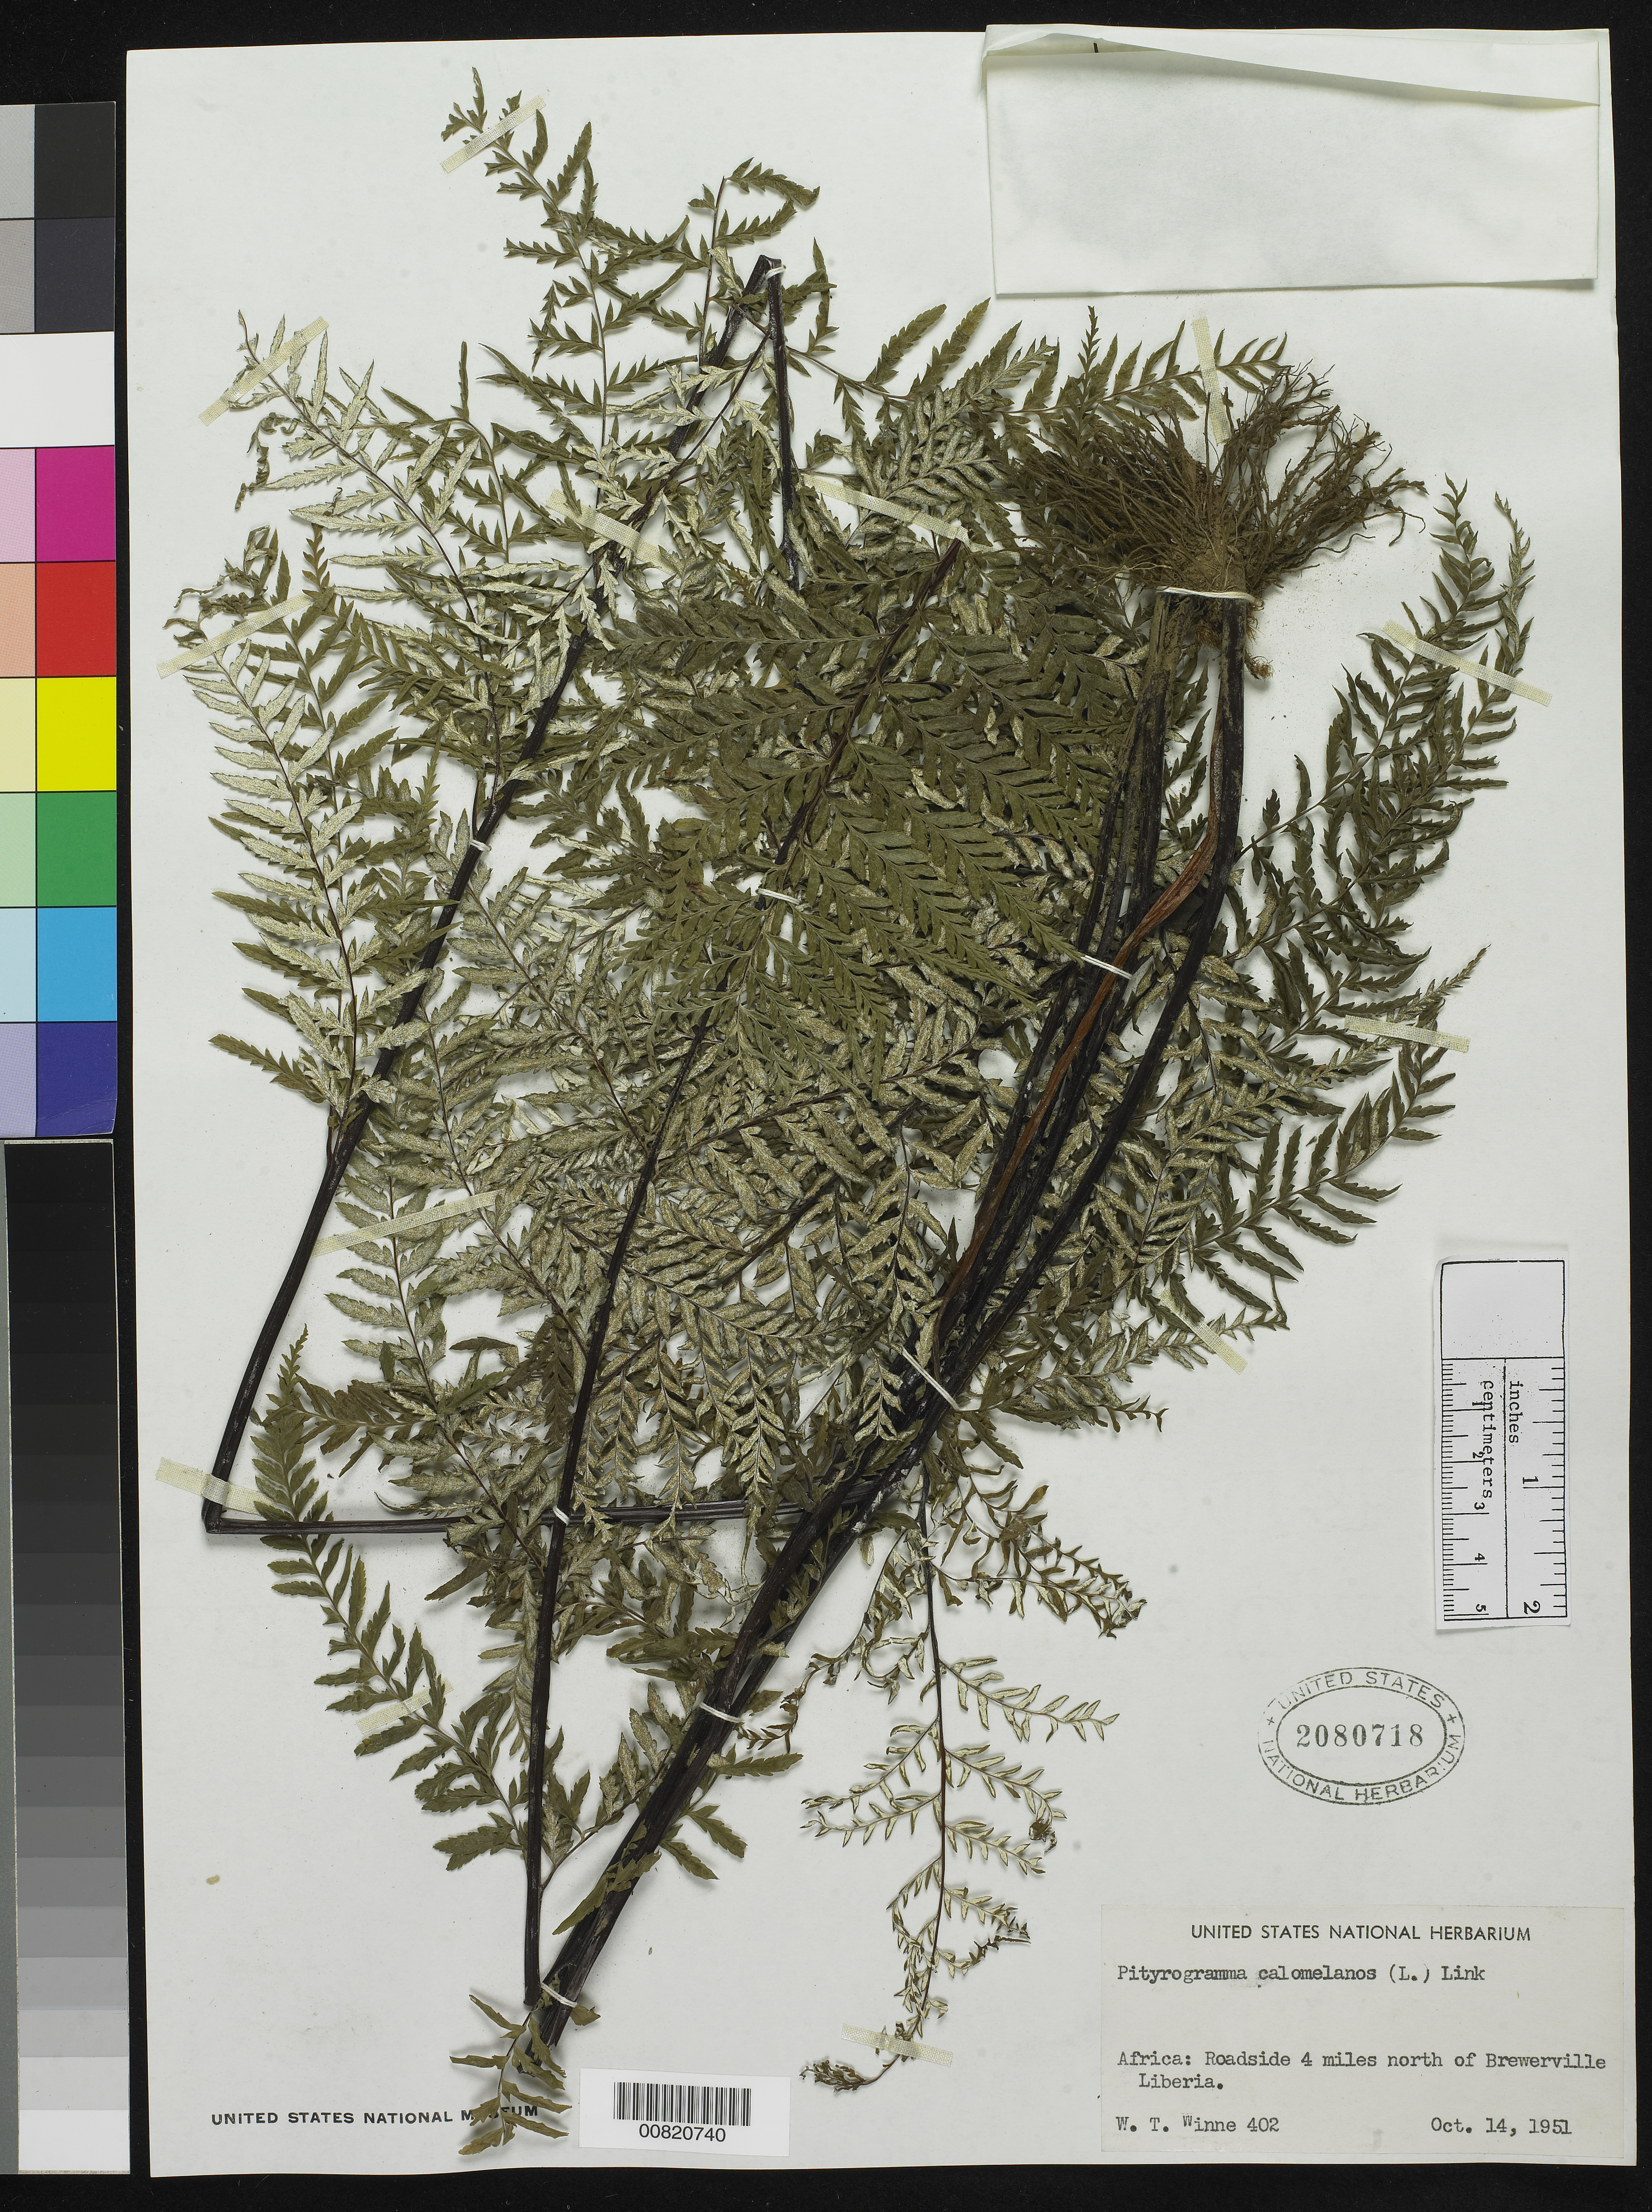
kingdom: Plantae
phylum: Tracheophyta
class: Polypodiopsida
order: Polypodiales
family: Pteridaceae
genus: Pityrogramma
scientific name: Pityrogramma calomelanos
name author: (L.) Link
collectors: -. Winne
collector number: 402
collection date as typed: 14 Oct 1951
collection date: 1951-10-14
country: Liberia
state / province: Montserrado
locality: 4 miles N of Brewerville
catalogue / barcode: US 2080718